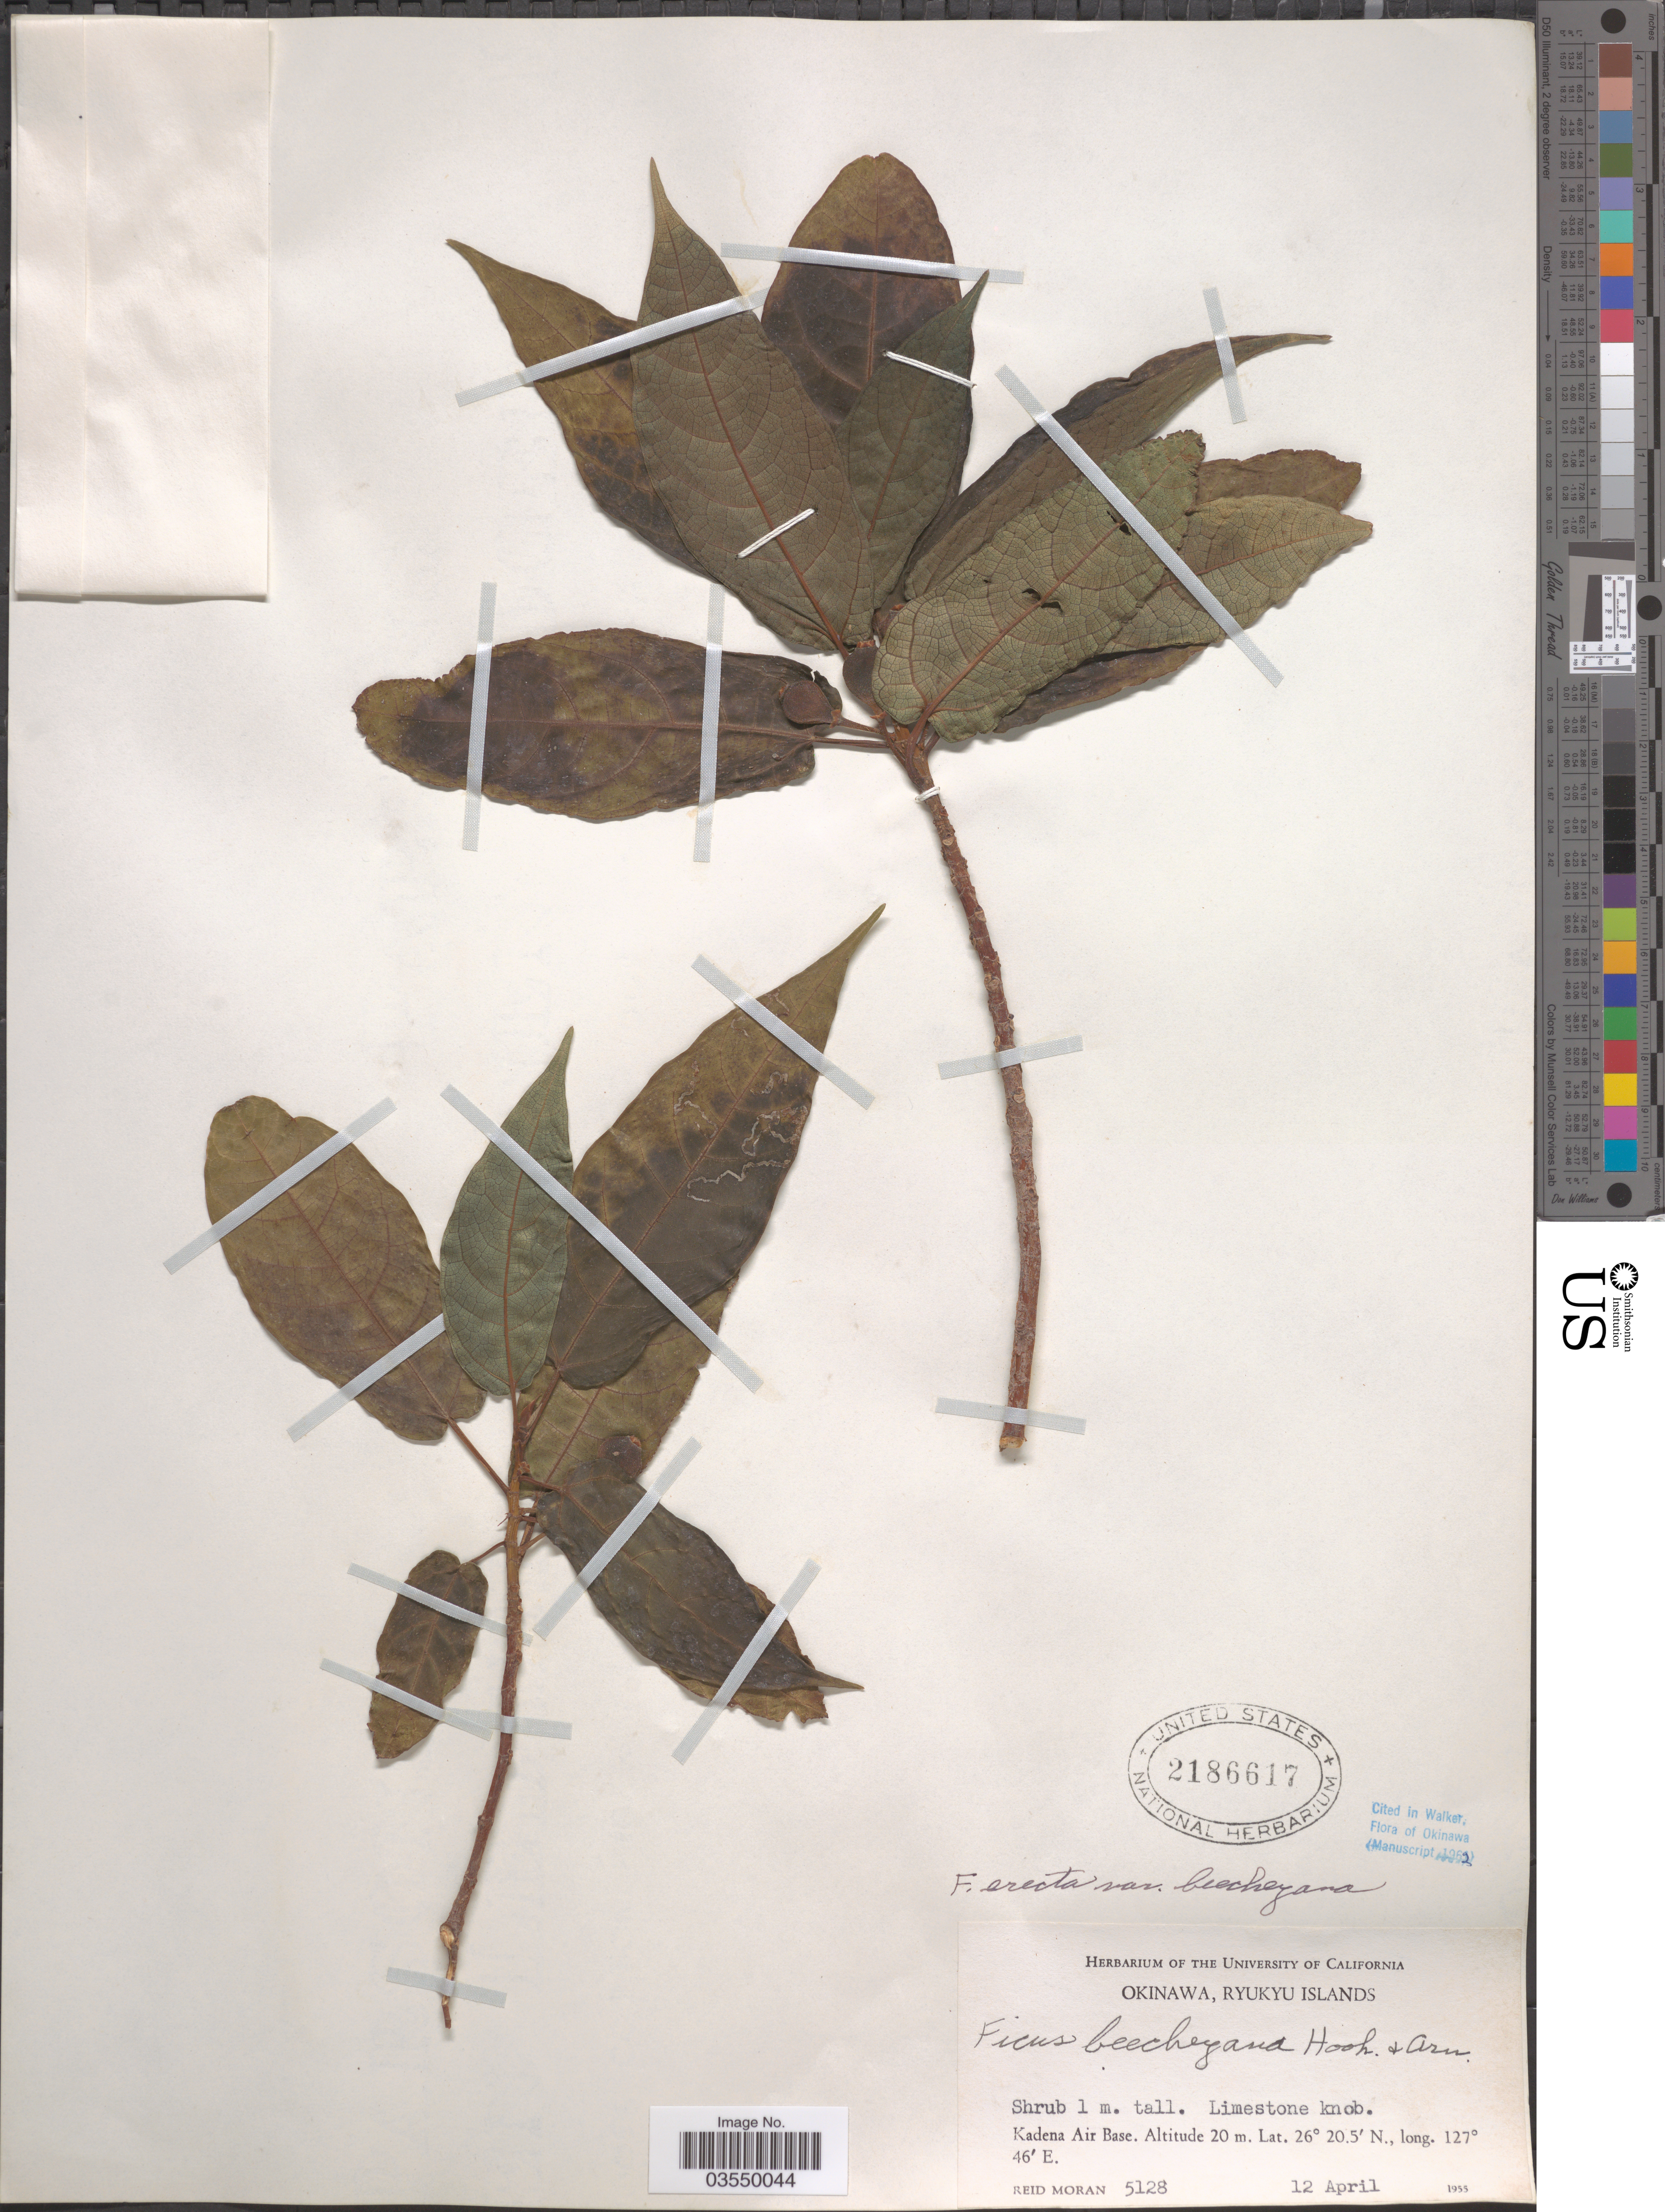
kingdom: Plantae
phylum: Tracheophyta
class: Magnoliopsida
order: Rosales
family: Moraceae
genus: Ficus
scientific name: Ficus erecta var. beecheyana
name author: (Hook. & Arn.) King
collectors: R. Moran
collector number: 5128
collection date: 1955-04-12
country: Japan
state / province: Okinawa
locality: Ryukyu Islands. Kadena Air Base.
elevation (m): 20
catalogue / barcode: US 2186617